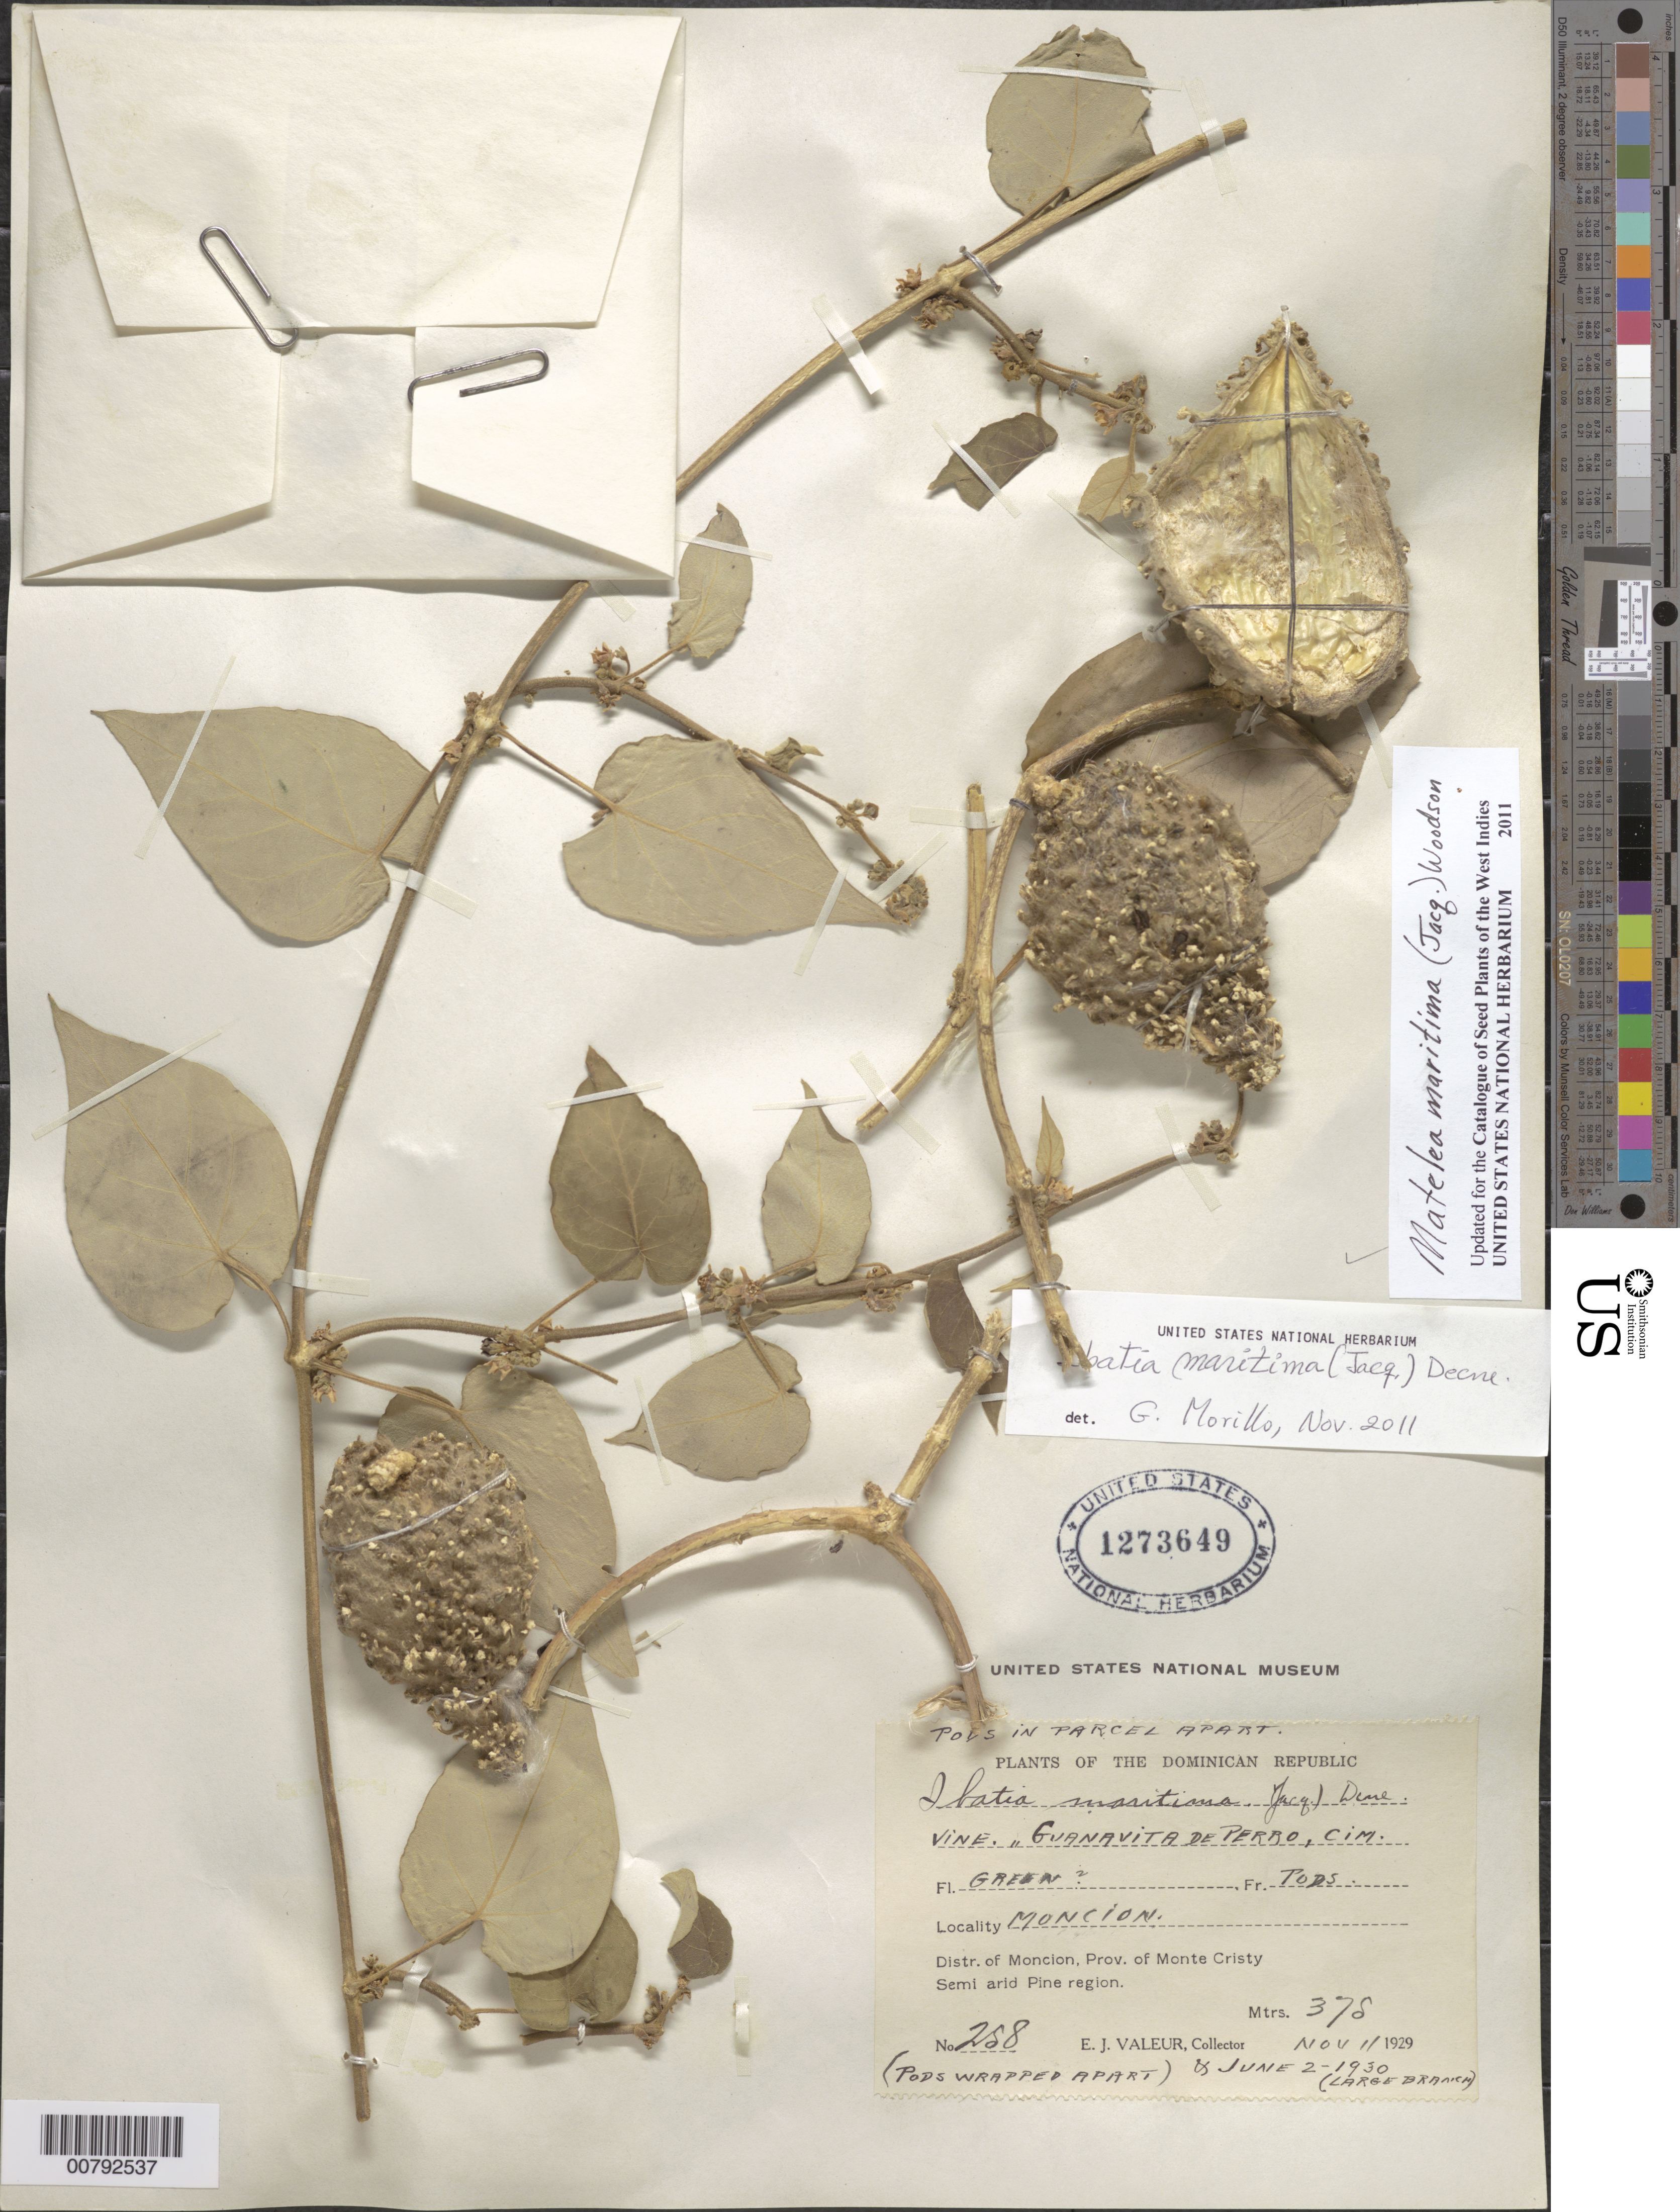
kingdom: Plantae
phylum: Tracheophyta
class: Magnoliopsida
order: Gentianales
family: Apocynaceae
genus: Matelea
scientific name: Matelea maritima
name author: (Jacq.) Woodson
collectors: E. Valeur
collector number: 258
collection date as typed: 11 Nov 1929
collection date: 1929-11-11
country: Dominican Republic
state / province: Monte Cristi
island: Hispaniola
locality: Moncion, locality of Moncion.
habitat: Semi arid Pine region.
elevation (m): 375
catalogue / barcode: US 1273649